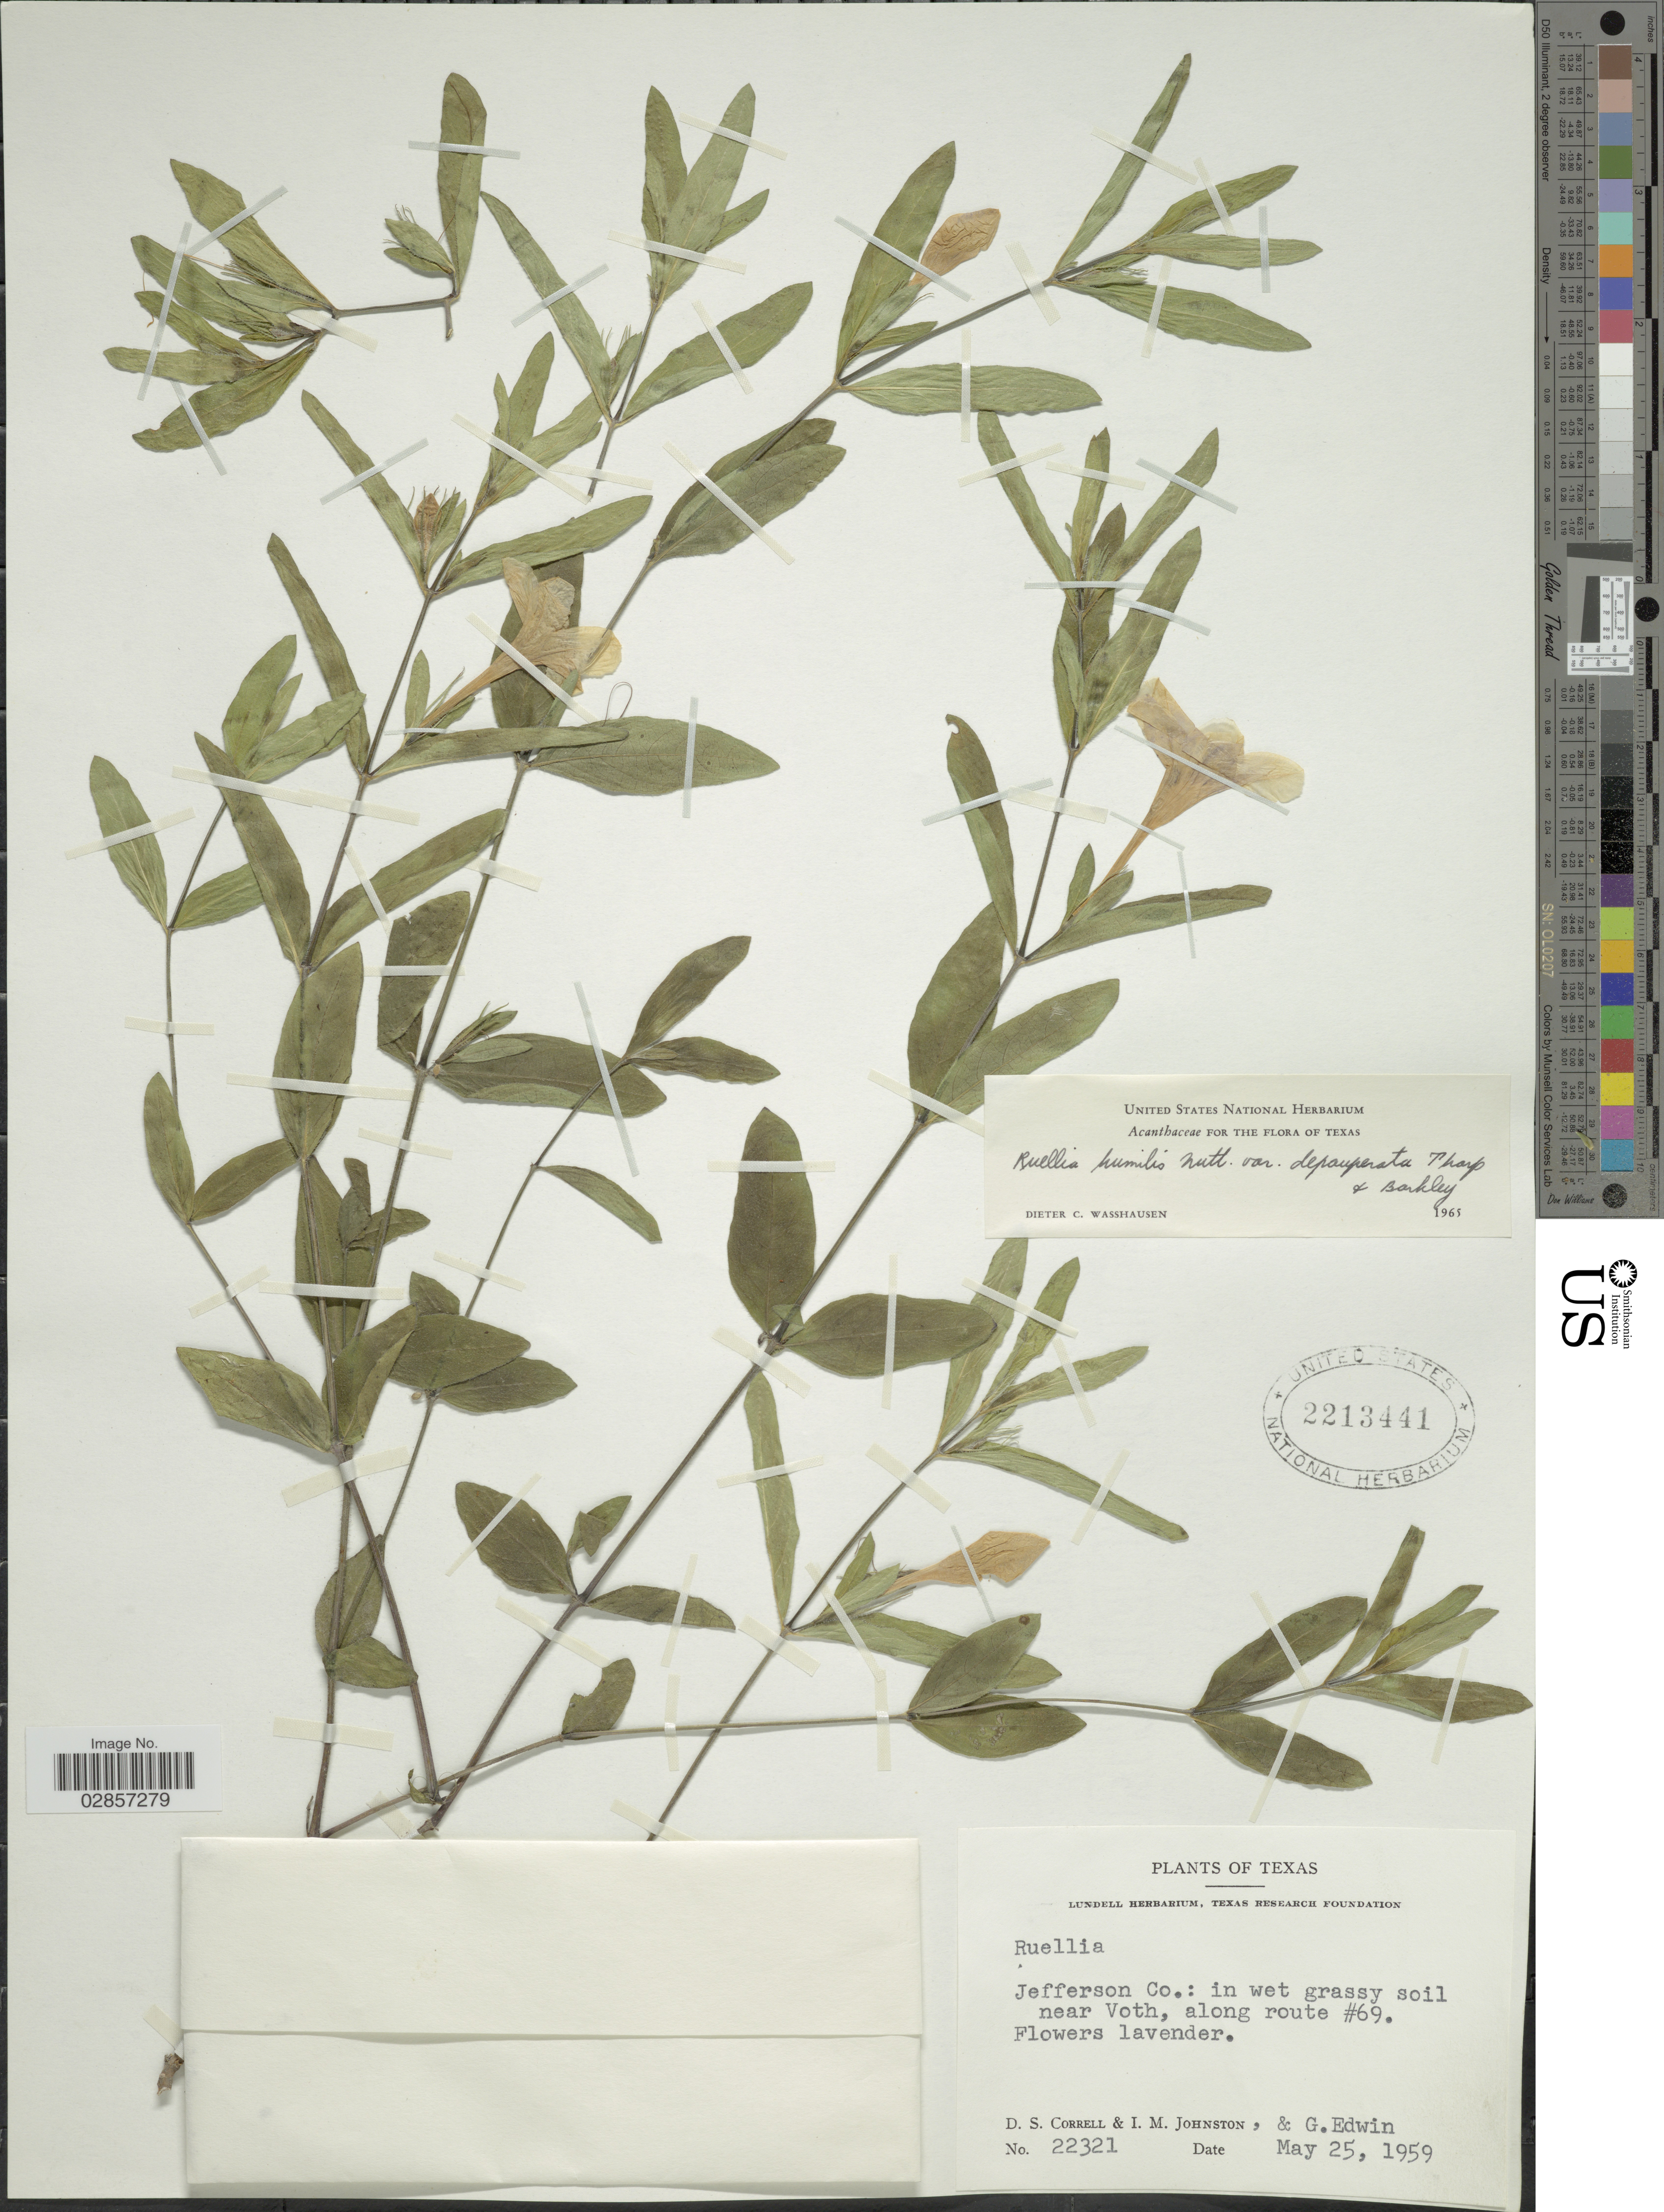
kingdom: Plantae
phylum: Tracheophyta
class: Magnoliopsida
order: Lamiales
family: Acanthaceae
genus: Ruellia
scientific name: Ruellia humilis var. depauperata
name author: Tharp & F.A. Barkley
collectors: D. S. Correll, I.M. Johnston & G. Edwin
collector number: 22321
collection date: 1959-05-25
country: United States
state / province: Texas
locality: Jefferson Co.: in wet grassy soil near Voth, along route #69.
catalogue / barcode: US 1213441